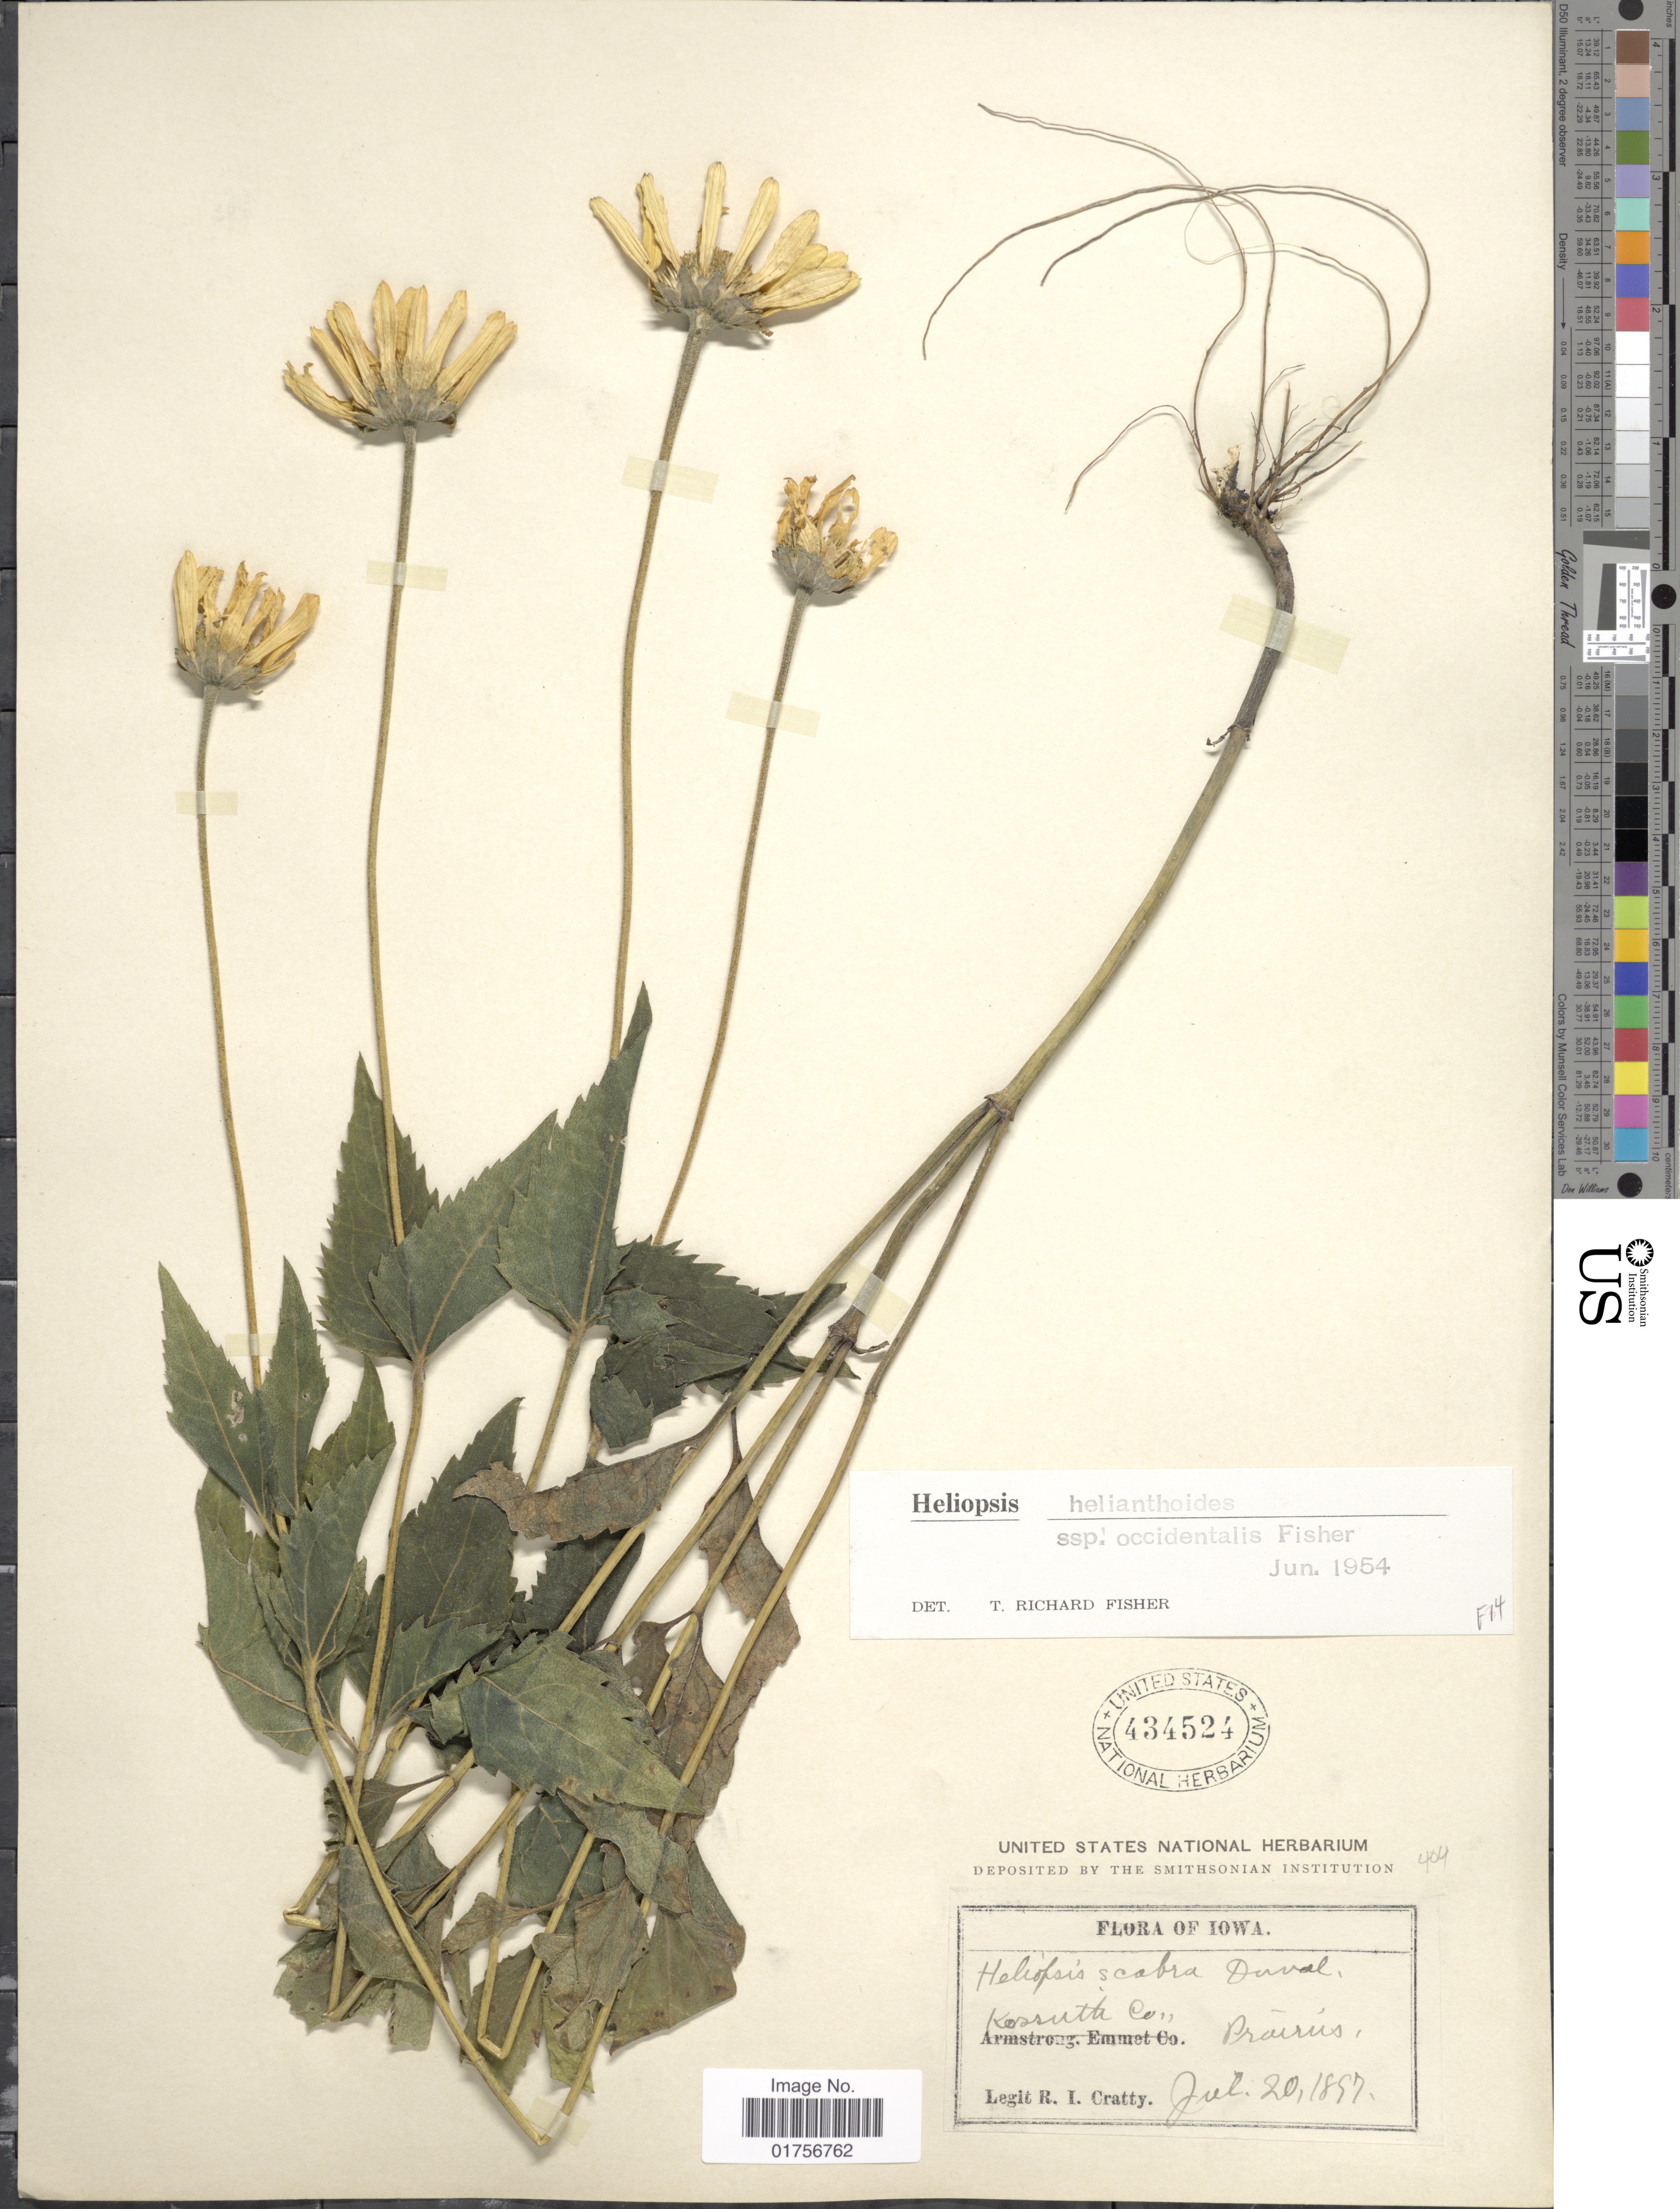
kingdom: Plantae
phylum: Tracheophyta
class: Magnoliopsida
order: Asterales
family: Asteraceae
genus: Heliopsis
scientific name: Heliopsis helianthoides subsp. occidentalis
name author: T.R. Fisher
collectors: R. Cratty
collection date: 1897-07-20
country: United States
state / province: Iowa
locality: Kossuth Co., Prairies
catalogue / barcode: US 434524